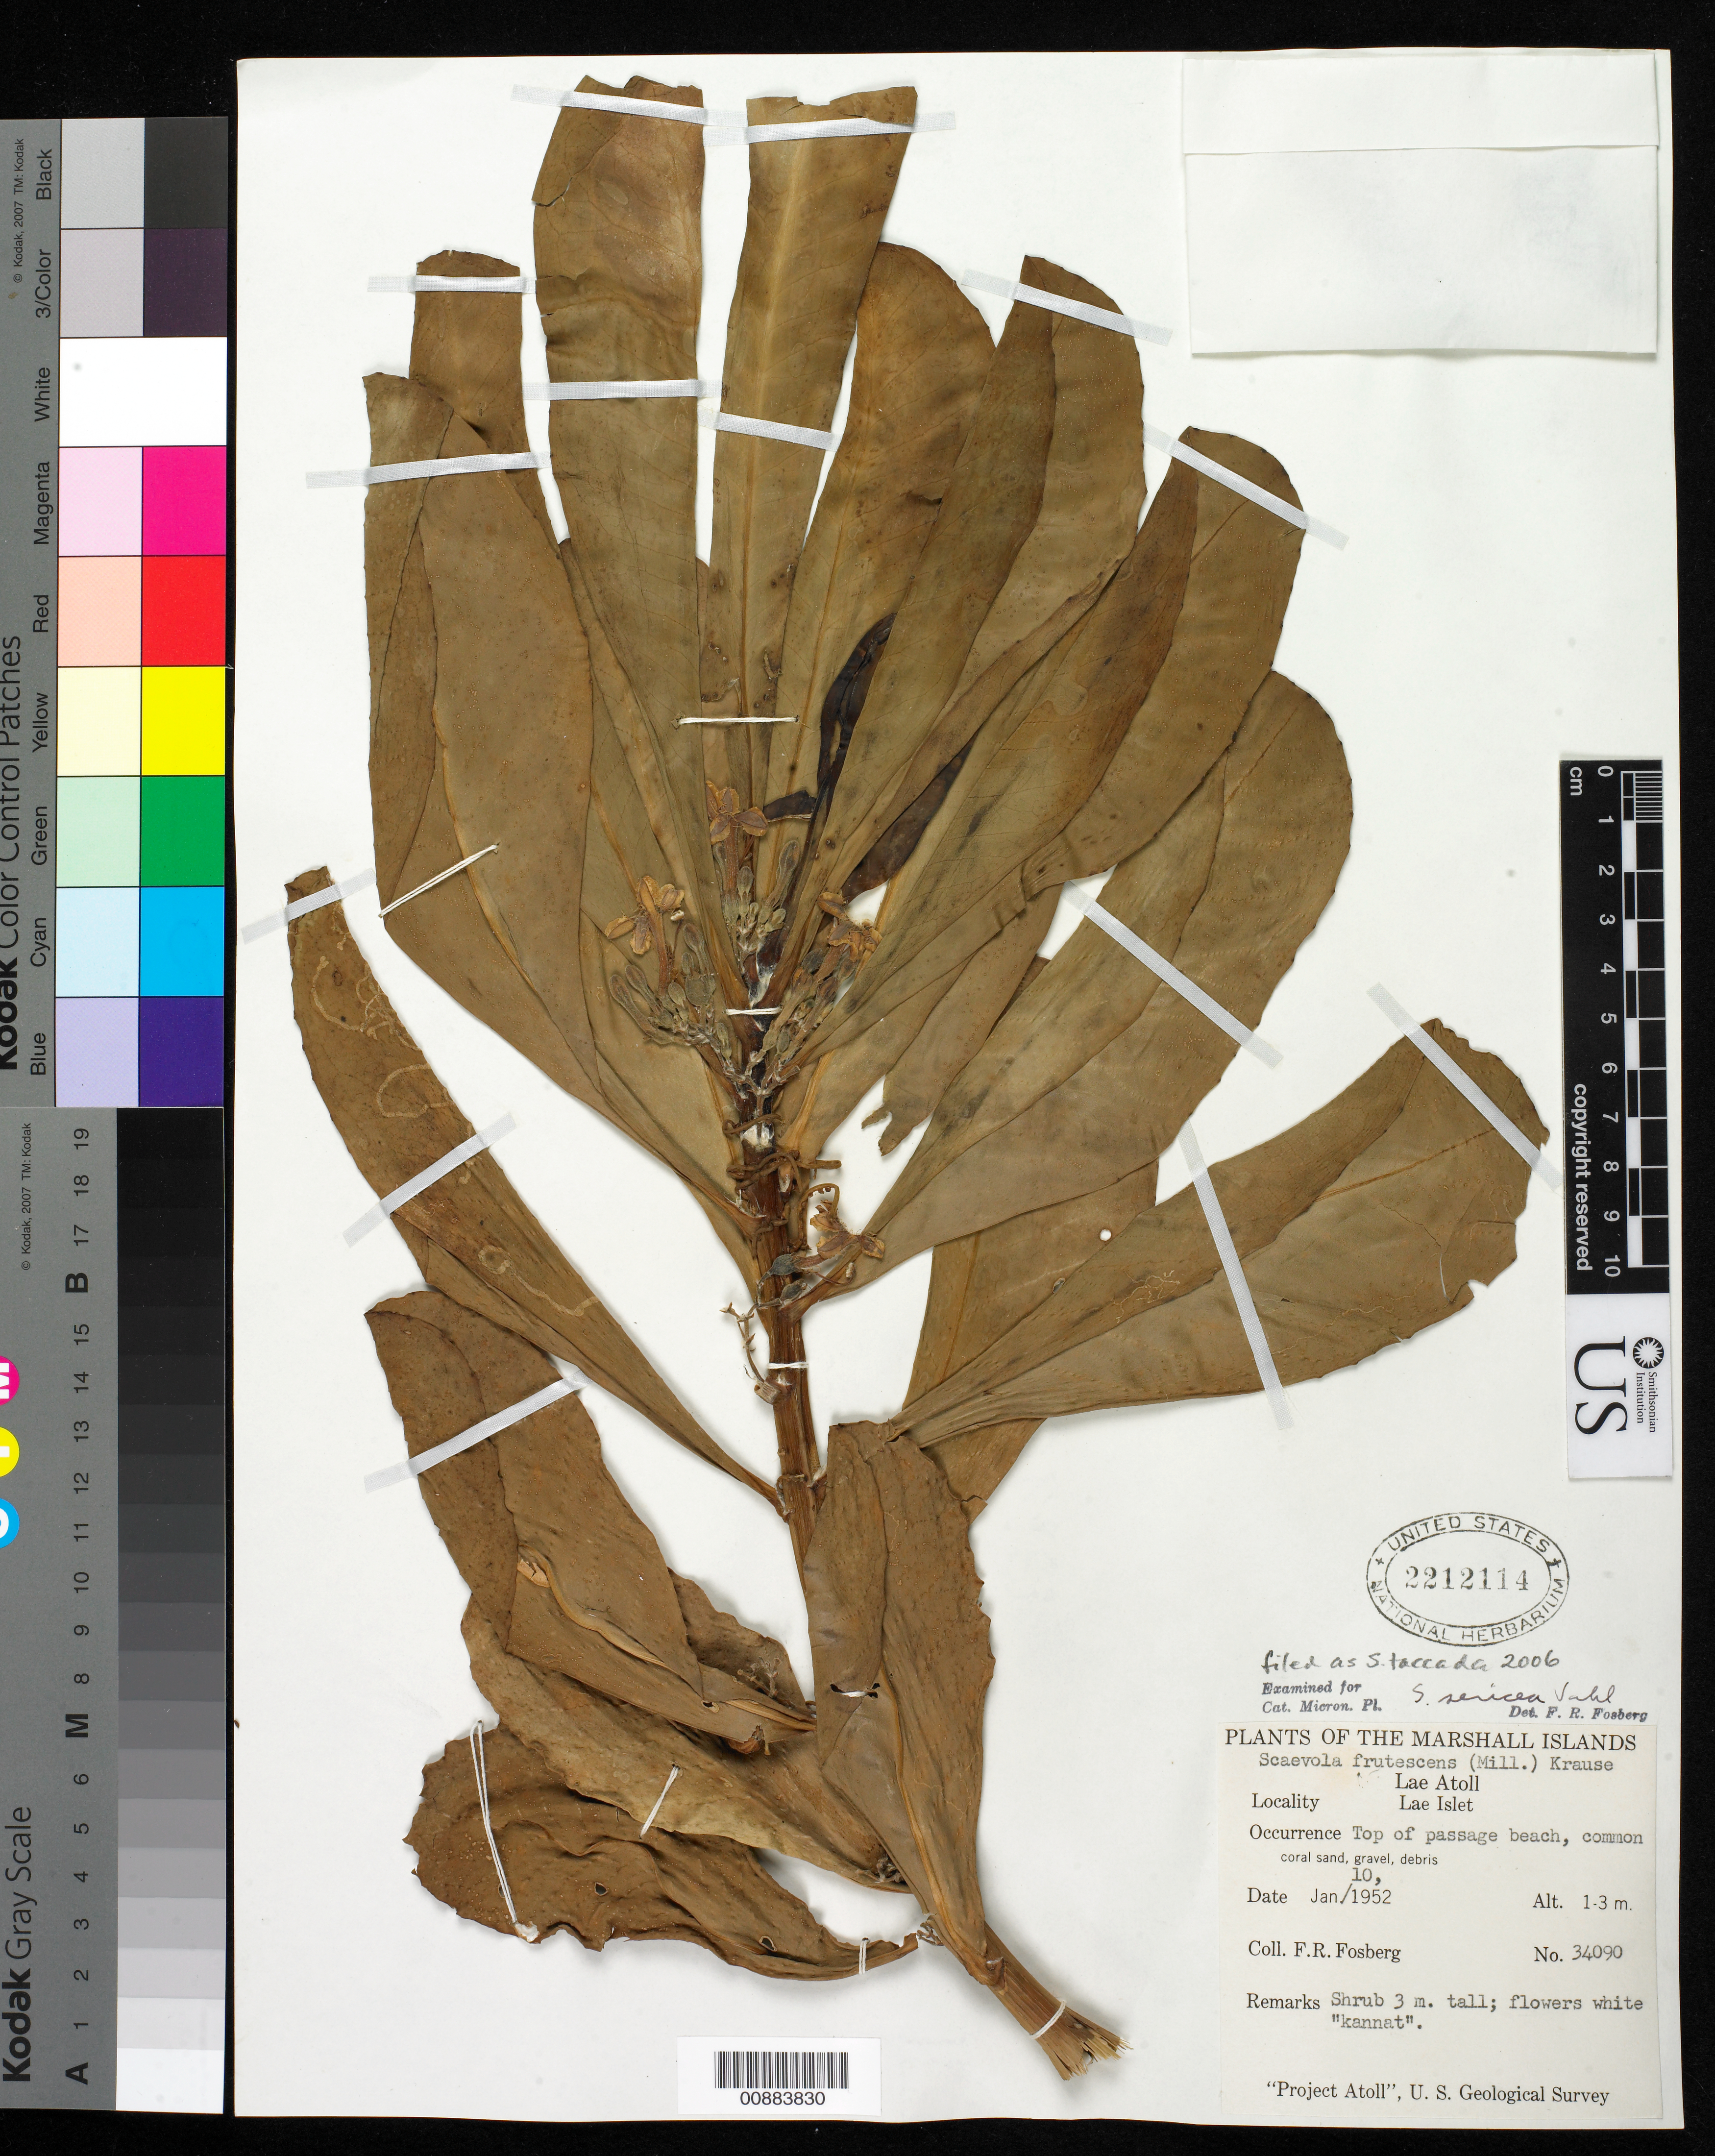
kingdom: Plantae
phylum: Tracheophyta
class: Magnoliopsida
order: Asterales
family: Goodeniaceae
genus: Scaevola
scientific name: Scaevola taccada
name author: (Gaertn.) Roxb.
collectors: F. R. Fosberg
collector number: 34090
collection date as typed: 10 Jan 1952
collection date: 1952-01-10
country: Marshall Islands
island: Lae Atoll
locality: Lae Islet, top of passage beach.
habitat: Coral sand, gravel, debris.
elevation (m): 1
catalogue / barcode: US 2212114